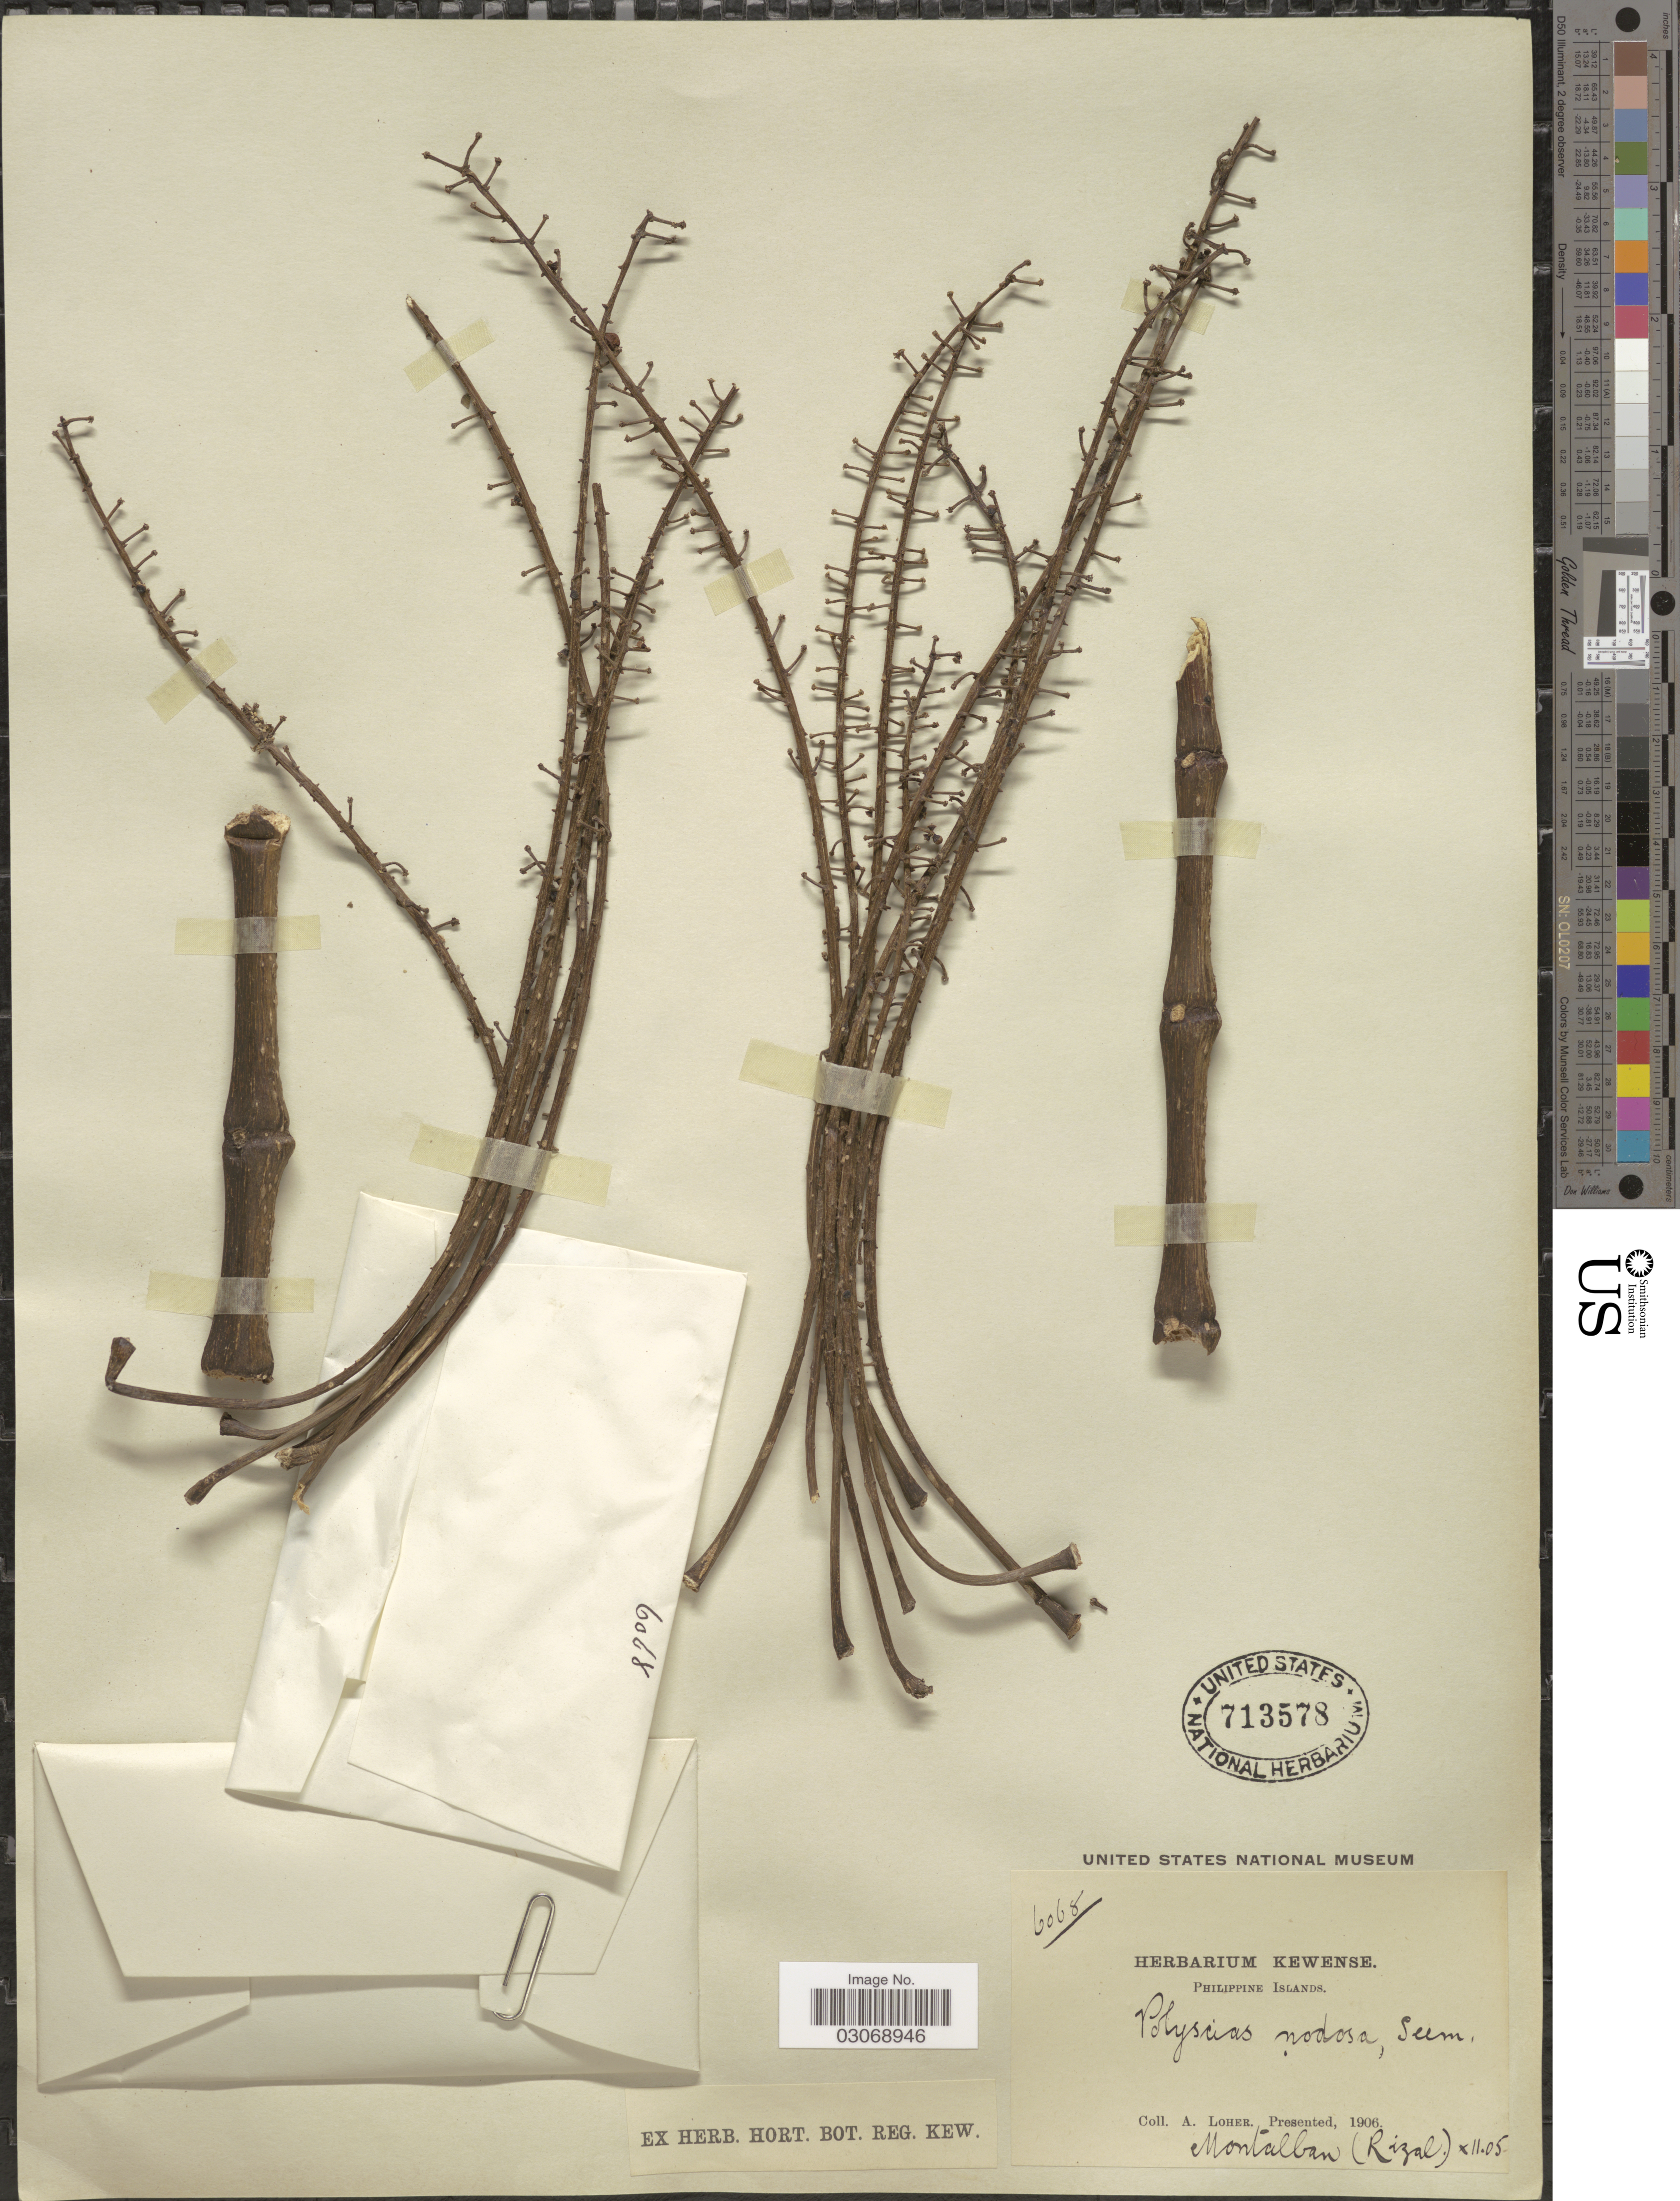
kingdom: Plantae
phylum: Tracheophyta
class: Magnoliopsida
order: Apiales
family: Araliaceae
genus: Polyscias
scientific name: Polyscias nodosa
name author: (Blume) Seem.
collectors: A. Loher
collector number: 6068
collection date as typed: Transcribed d/m/y: 11/10/5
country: Philippines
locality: Philippine Islands. Montalban (Rizal).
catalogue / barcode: US 713578